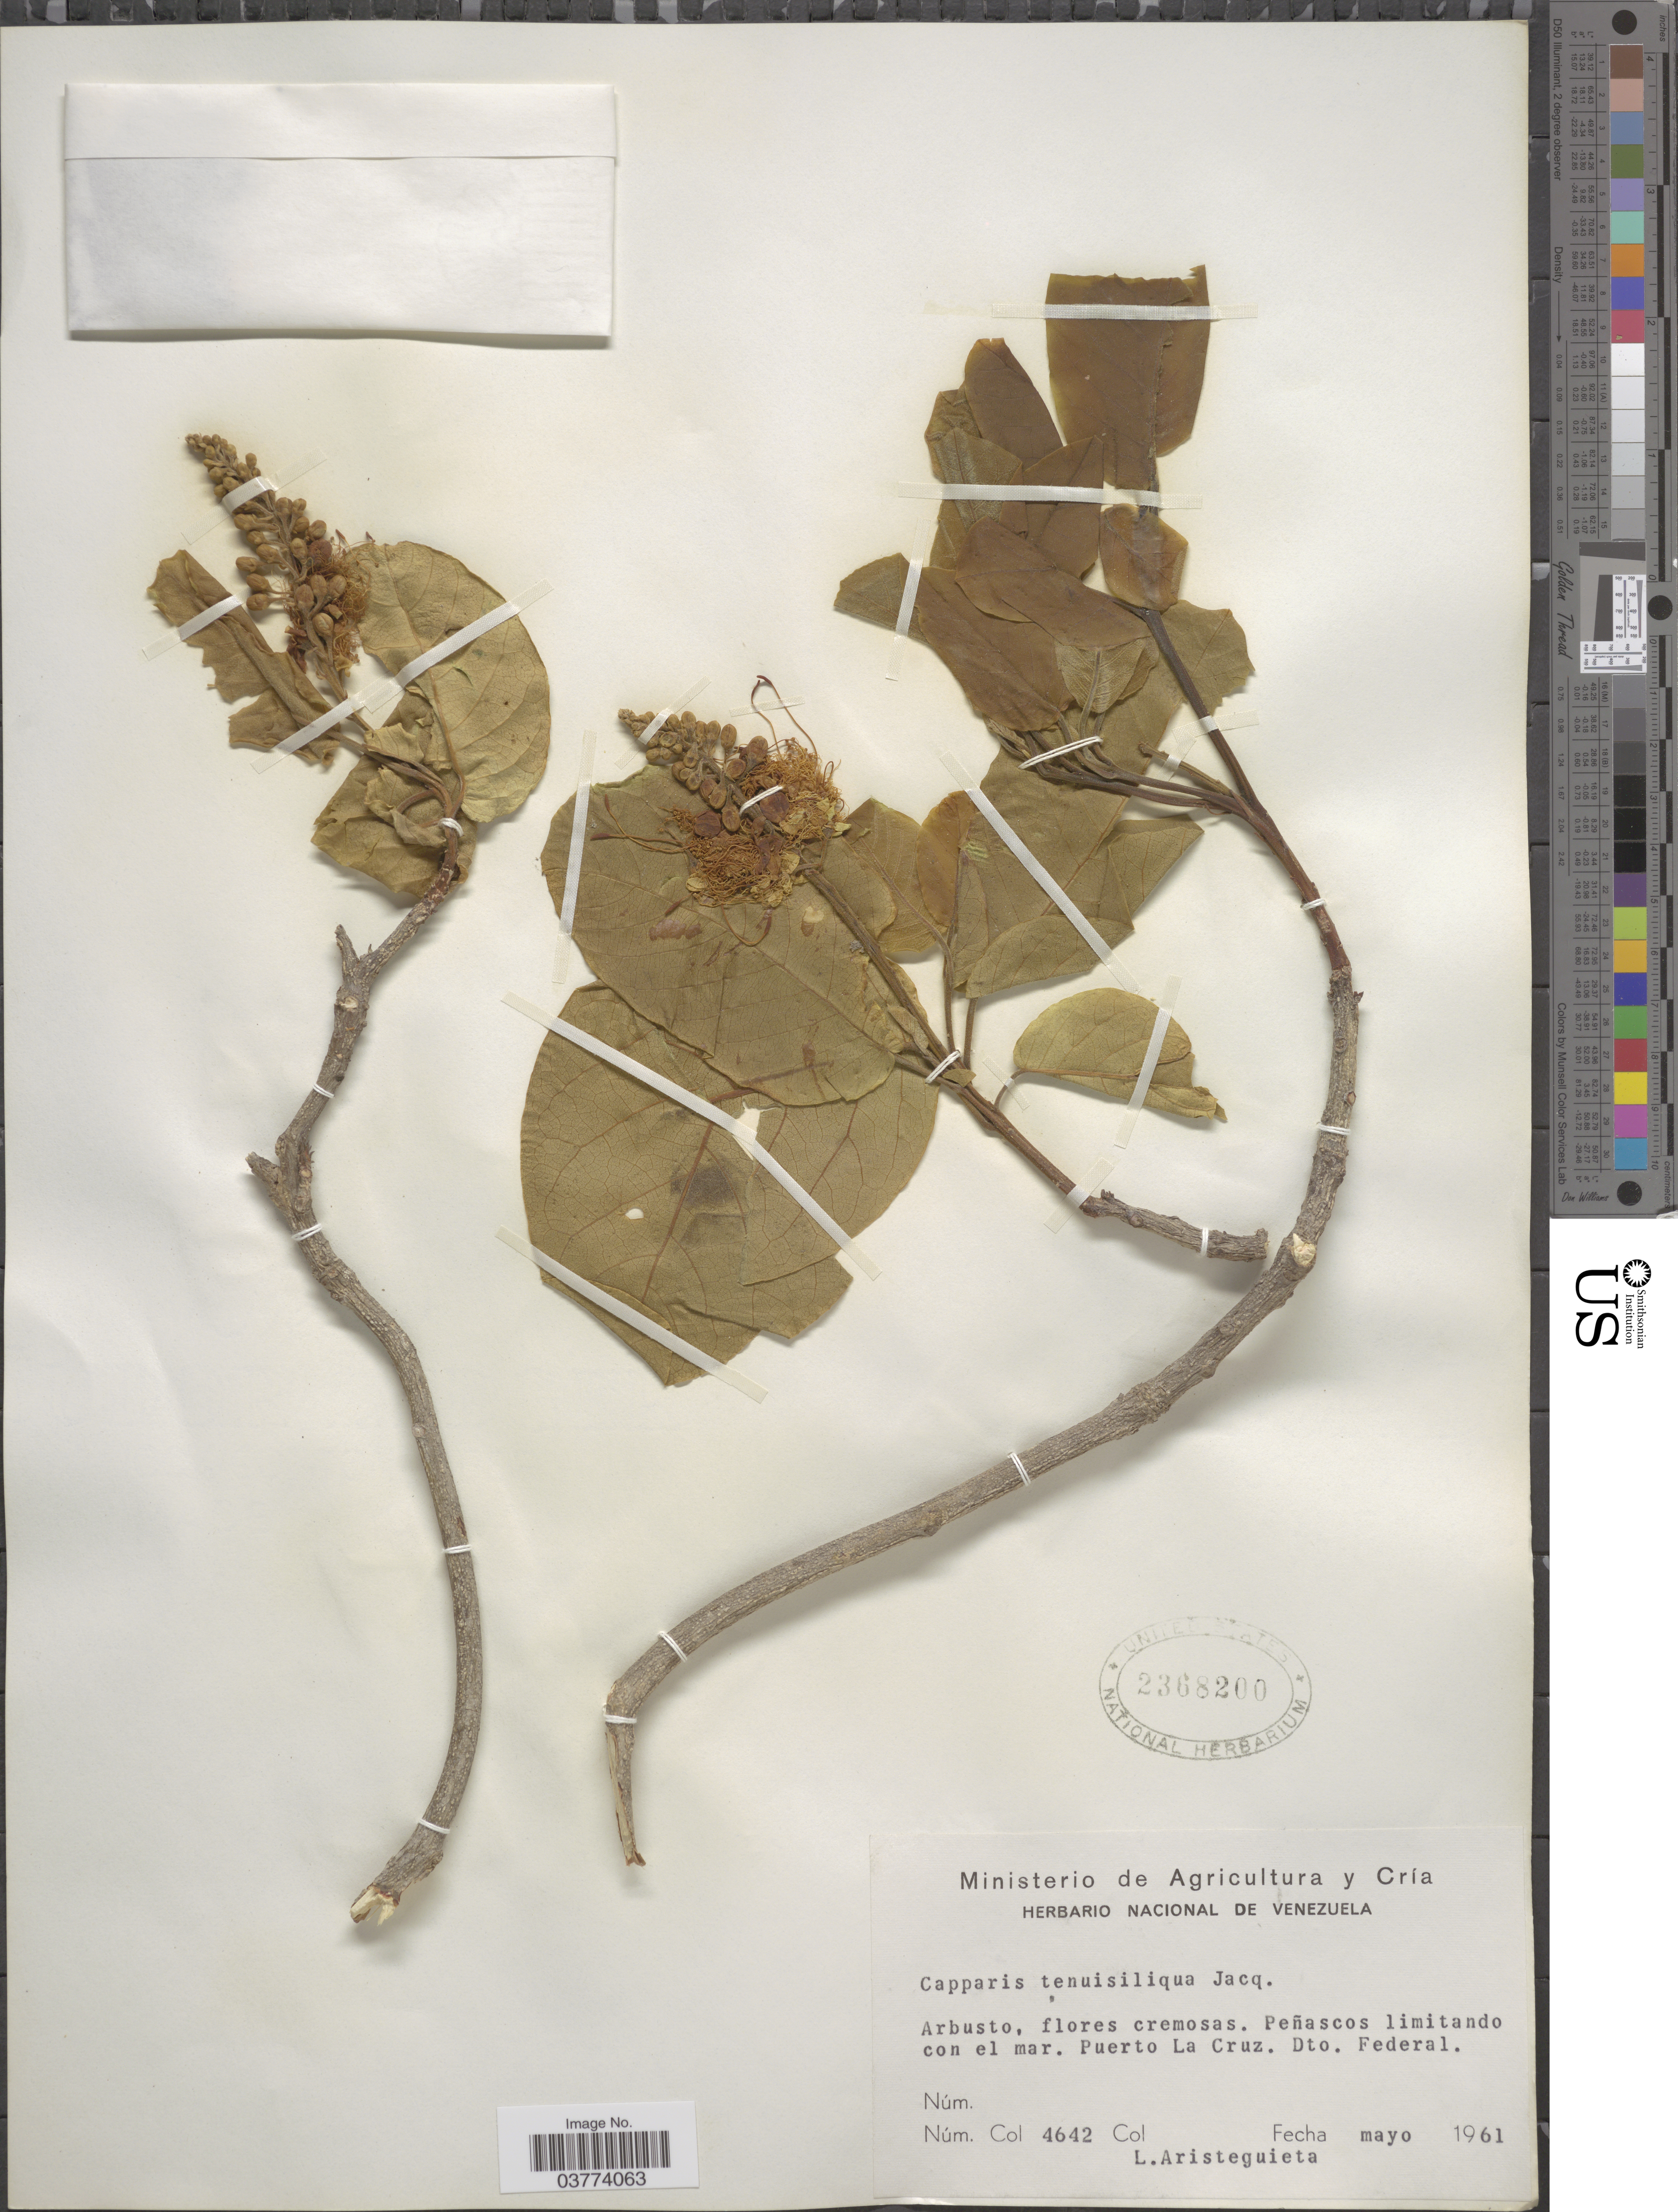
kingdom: Plantae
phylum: Tracheophyta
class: Magnoliopsida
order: Brassicales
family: Capparaceae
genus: Monilicarpa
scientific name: Monilicarpa tenuisiliqua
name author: (Jacq.) Cornejo & Iltis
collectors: L. Aristeguieta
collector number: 4642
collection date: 1961-05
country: Venezuela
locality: Puerto La Cruz. Dto. Federal.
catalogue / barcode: US 2368200